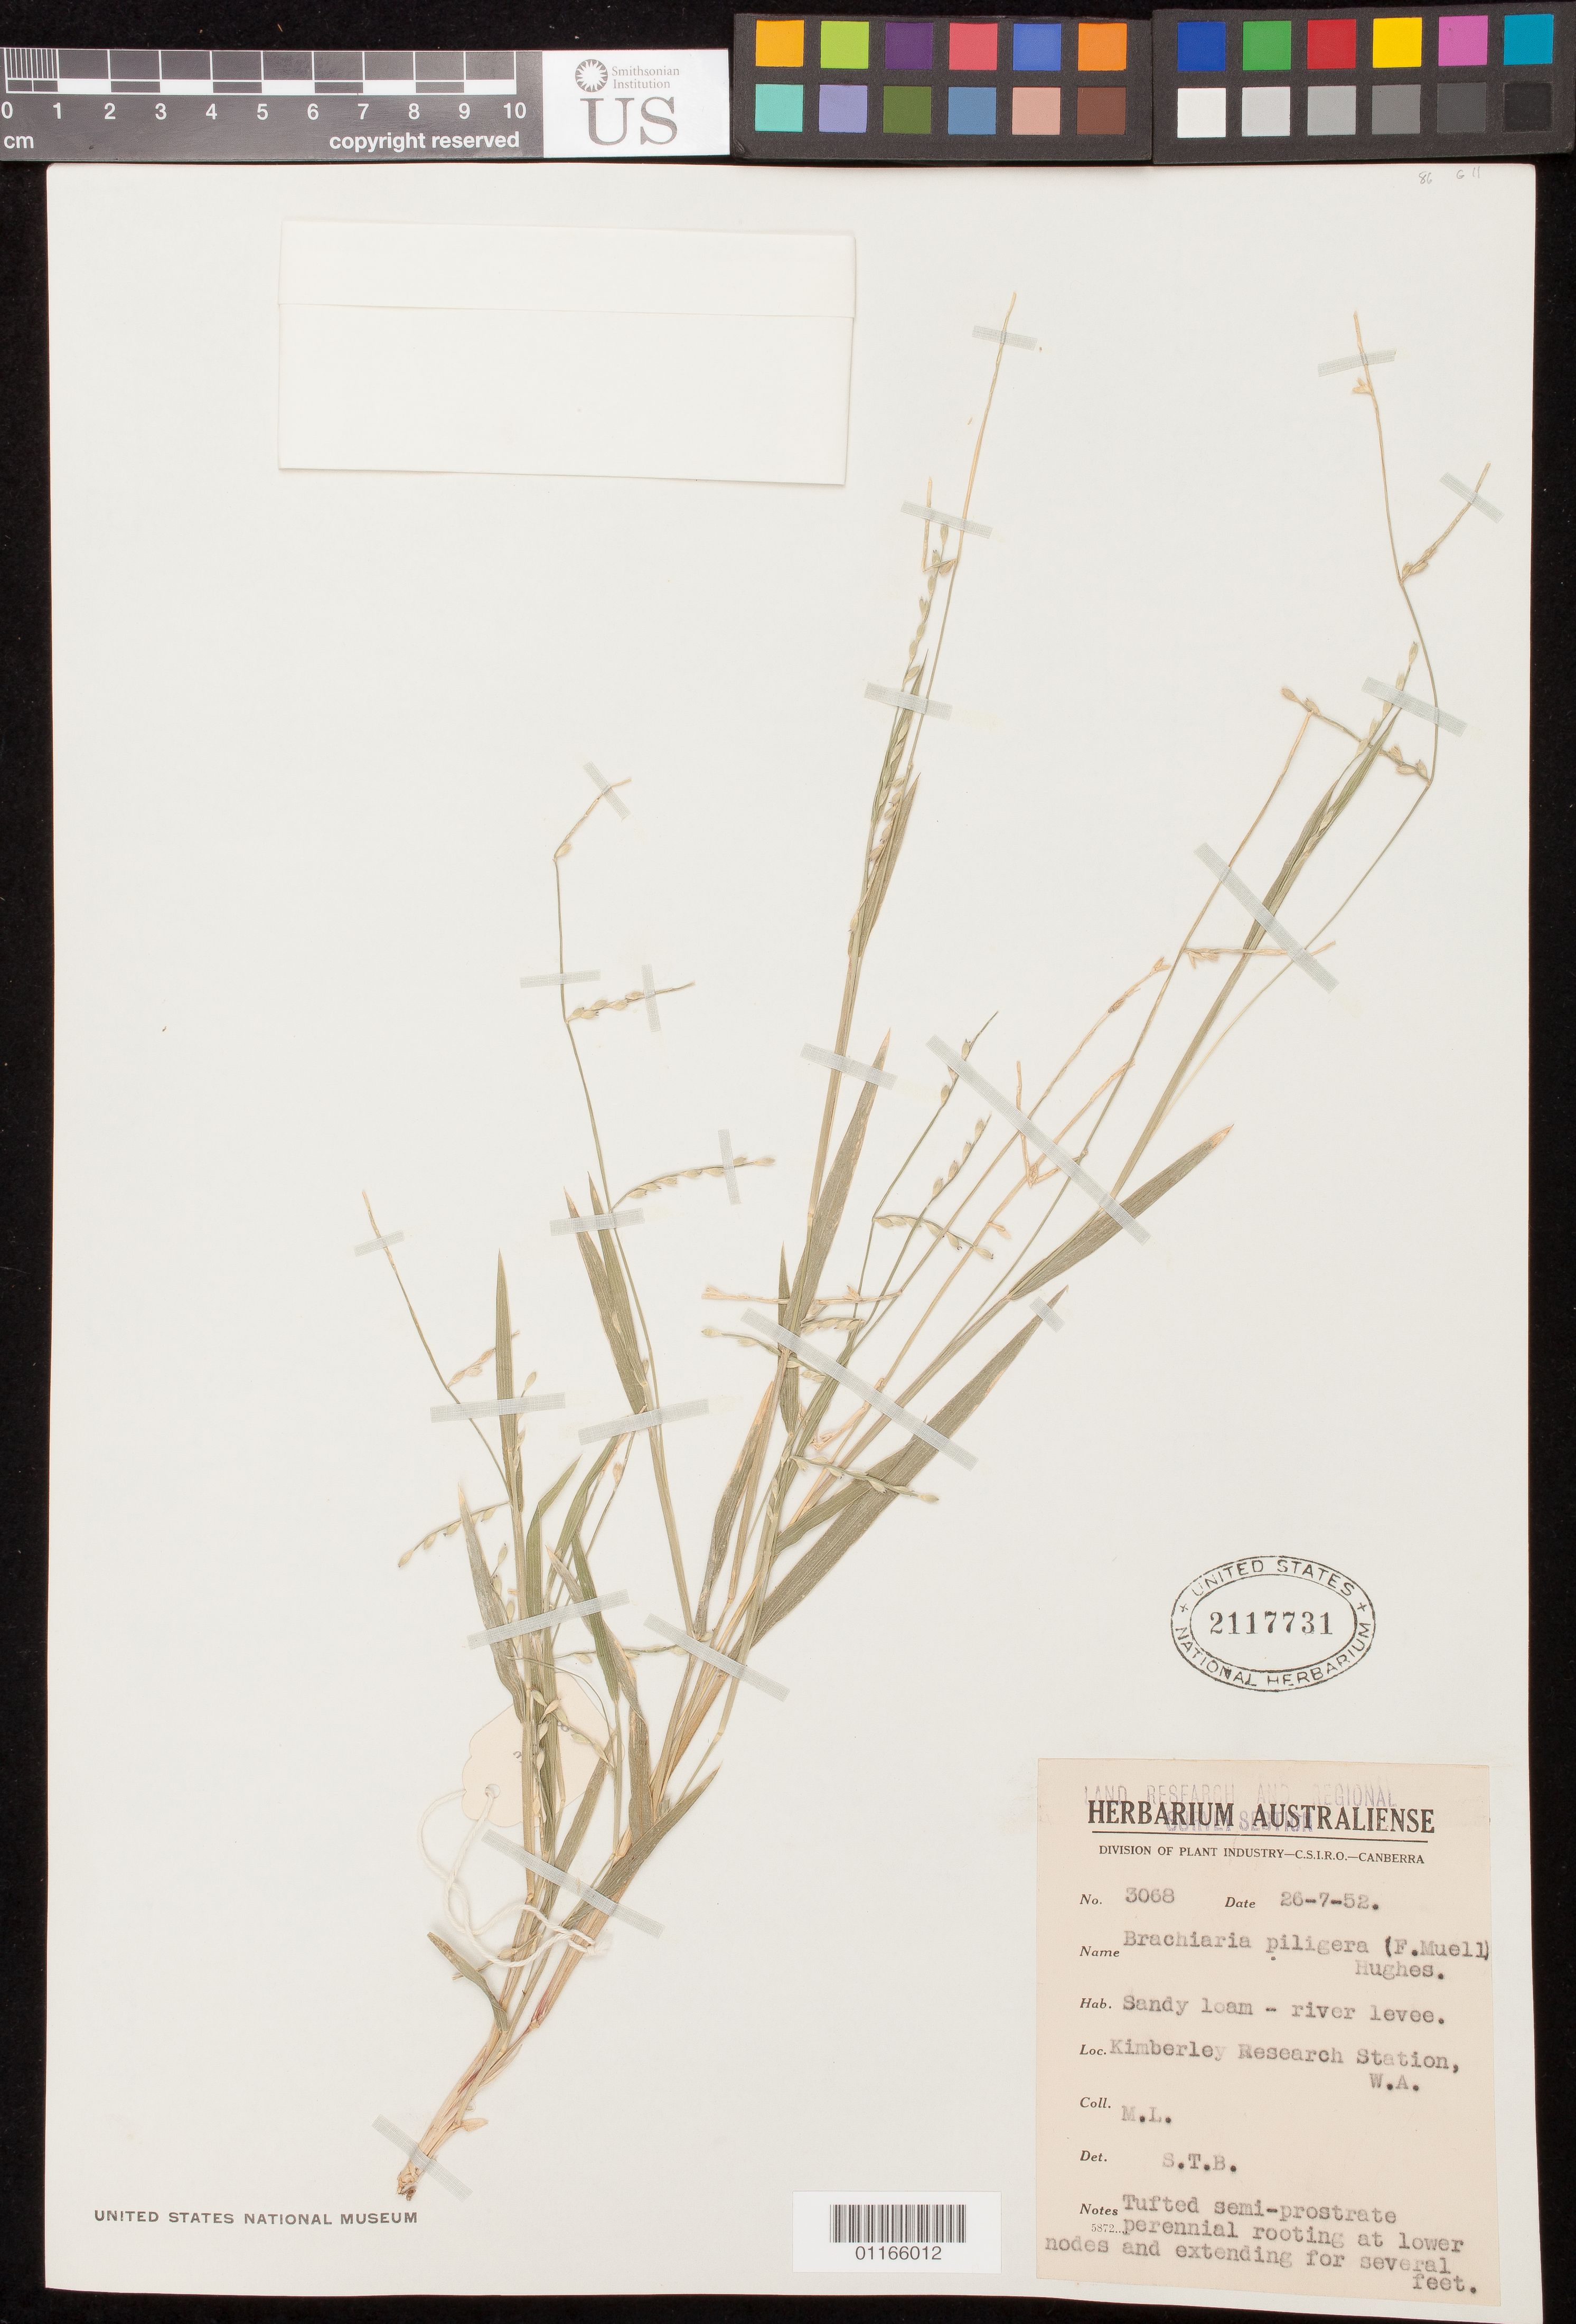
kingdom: Plantae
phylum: Tracheophyta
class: Liliopsida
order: Poales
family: Poaceae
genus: Brachiaria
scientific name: Brachiaria piligera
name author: (F. Muell. ex Benth.) Hughes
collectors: M. Lazarides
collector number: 3068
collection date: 1952-07-26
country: Australia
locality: Kimberley Research Station, W.A.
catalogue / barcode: US 2117731